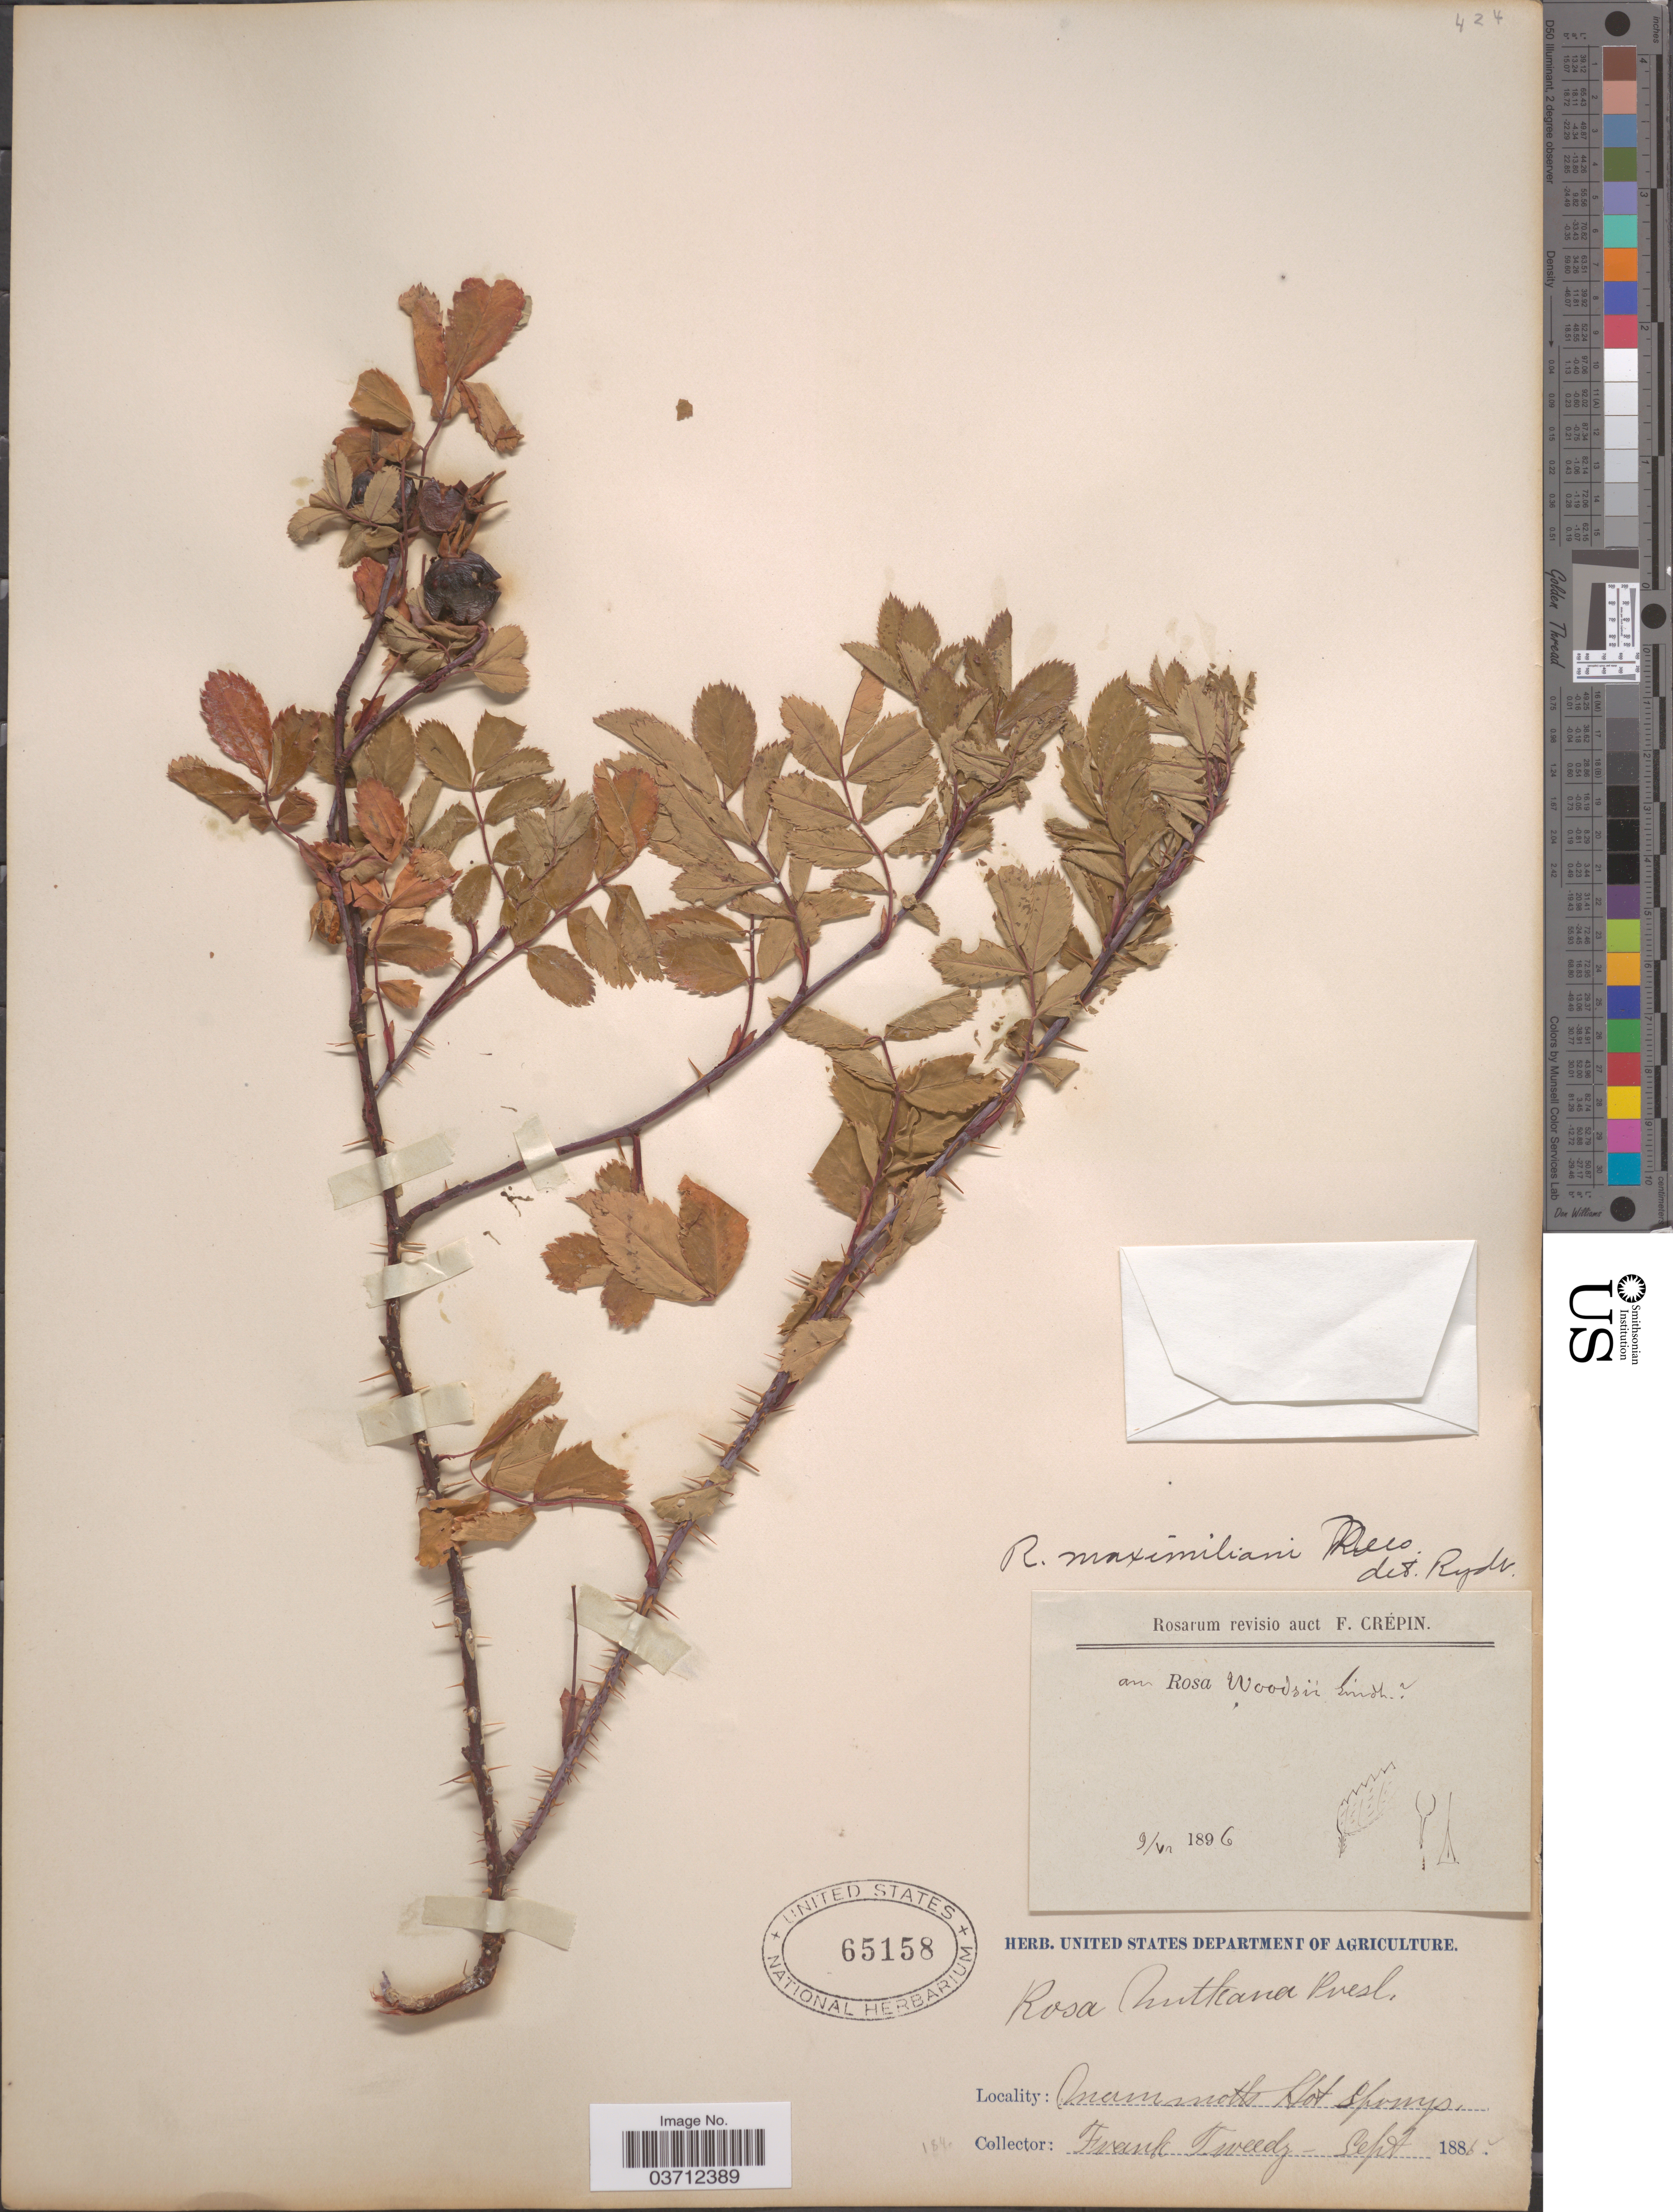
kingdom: Plantae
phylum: Tracheophyta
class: Magnoliopsida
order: Rosales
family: Rosaceae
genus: Rosa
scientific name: Rosa woodsii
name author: Lindl.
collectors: F. Tweedy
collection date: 1886-09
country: United States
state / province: Wyoming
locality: Mammoth Hot Springs.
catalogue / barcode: US 65158